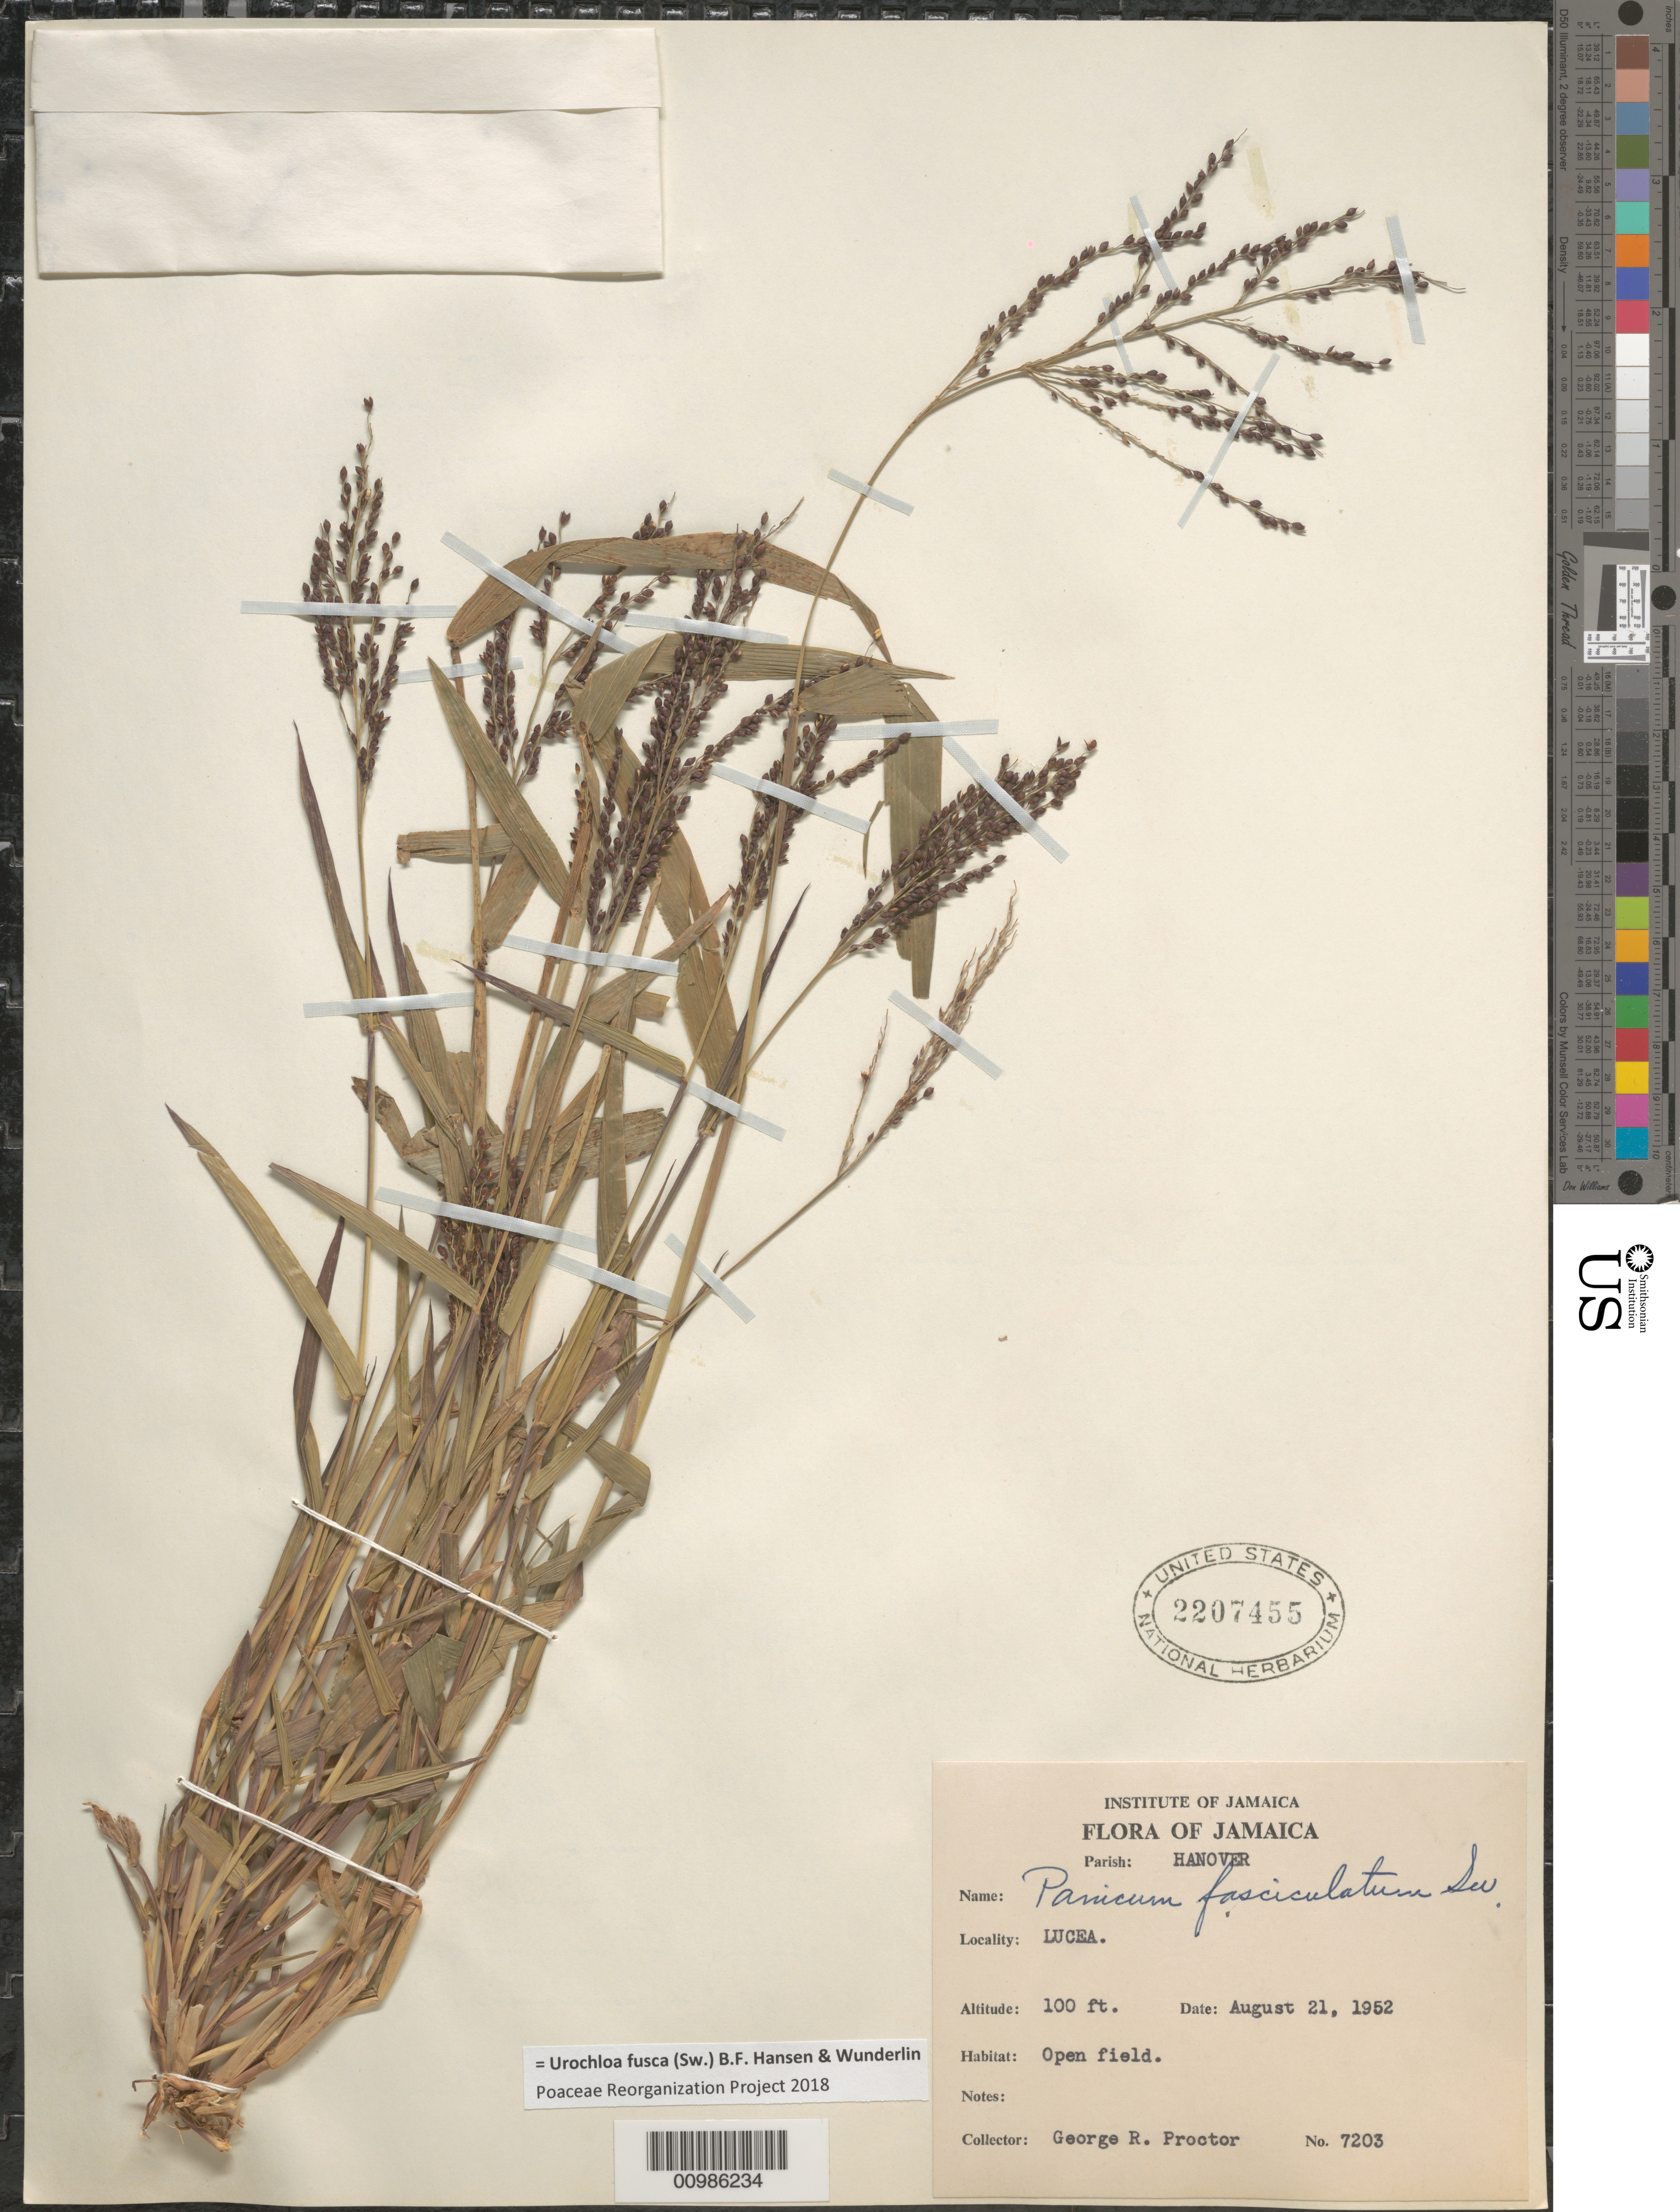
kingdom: Plantae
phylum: Tracheophyta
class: Liliopsida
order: Poales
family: Poaceae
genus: Brachiaria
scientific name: Brachiaria fasciculata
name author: (Sw.) Parodi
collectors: G. R. Proctor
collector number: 7203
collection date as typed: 21 Aug 1952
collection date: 1952-08-21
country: Jamaica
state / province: Hanover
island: Jamaica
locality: Lucea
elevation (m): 30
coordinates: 0 N, 0 E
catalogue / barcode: US 2207455